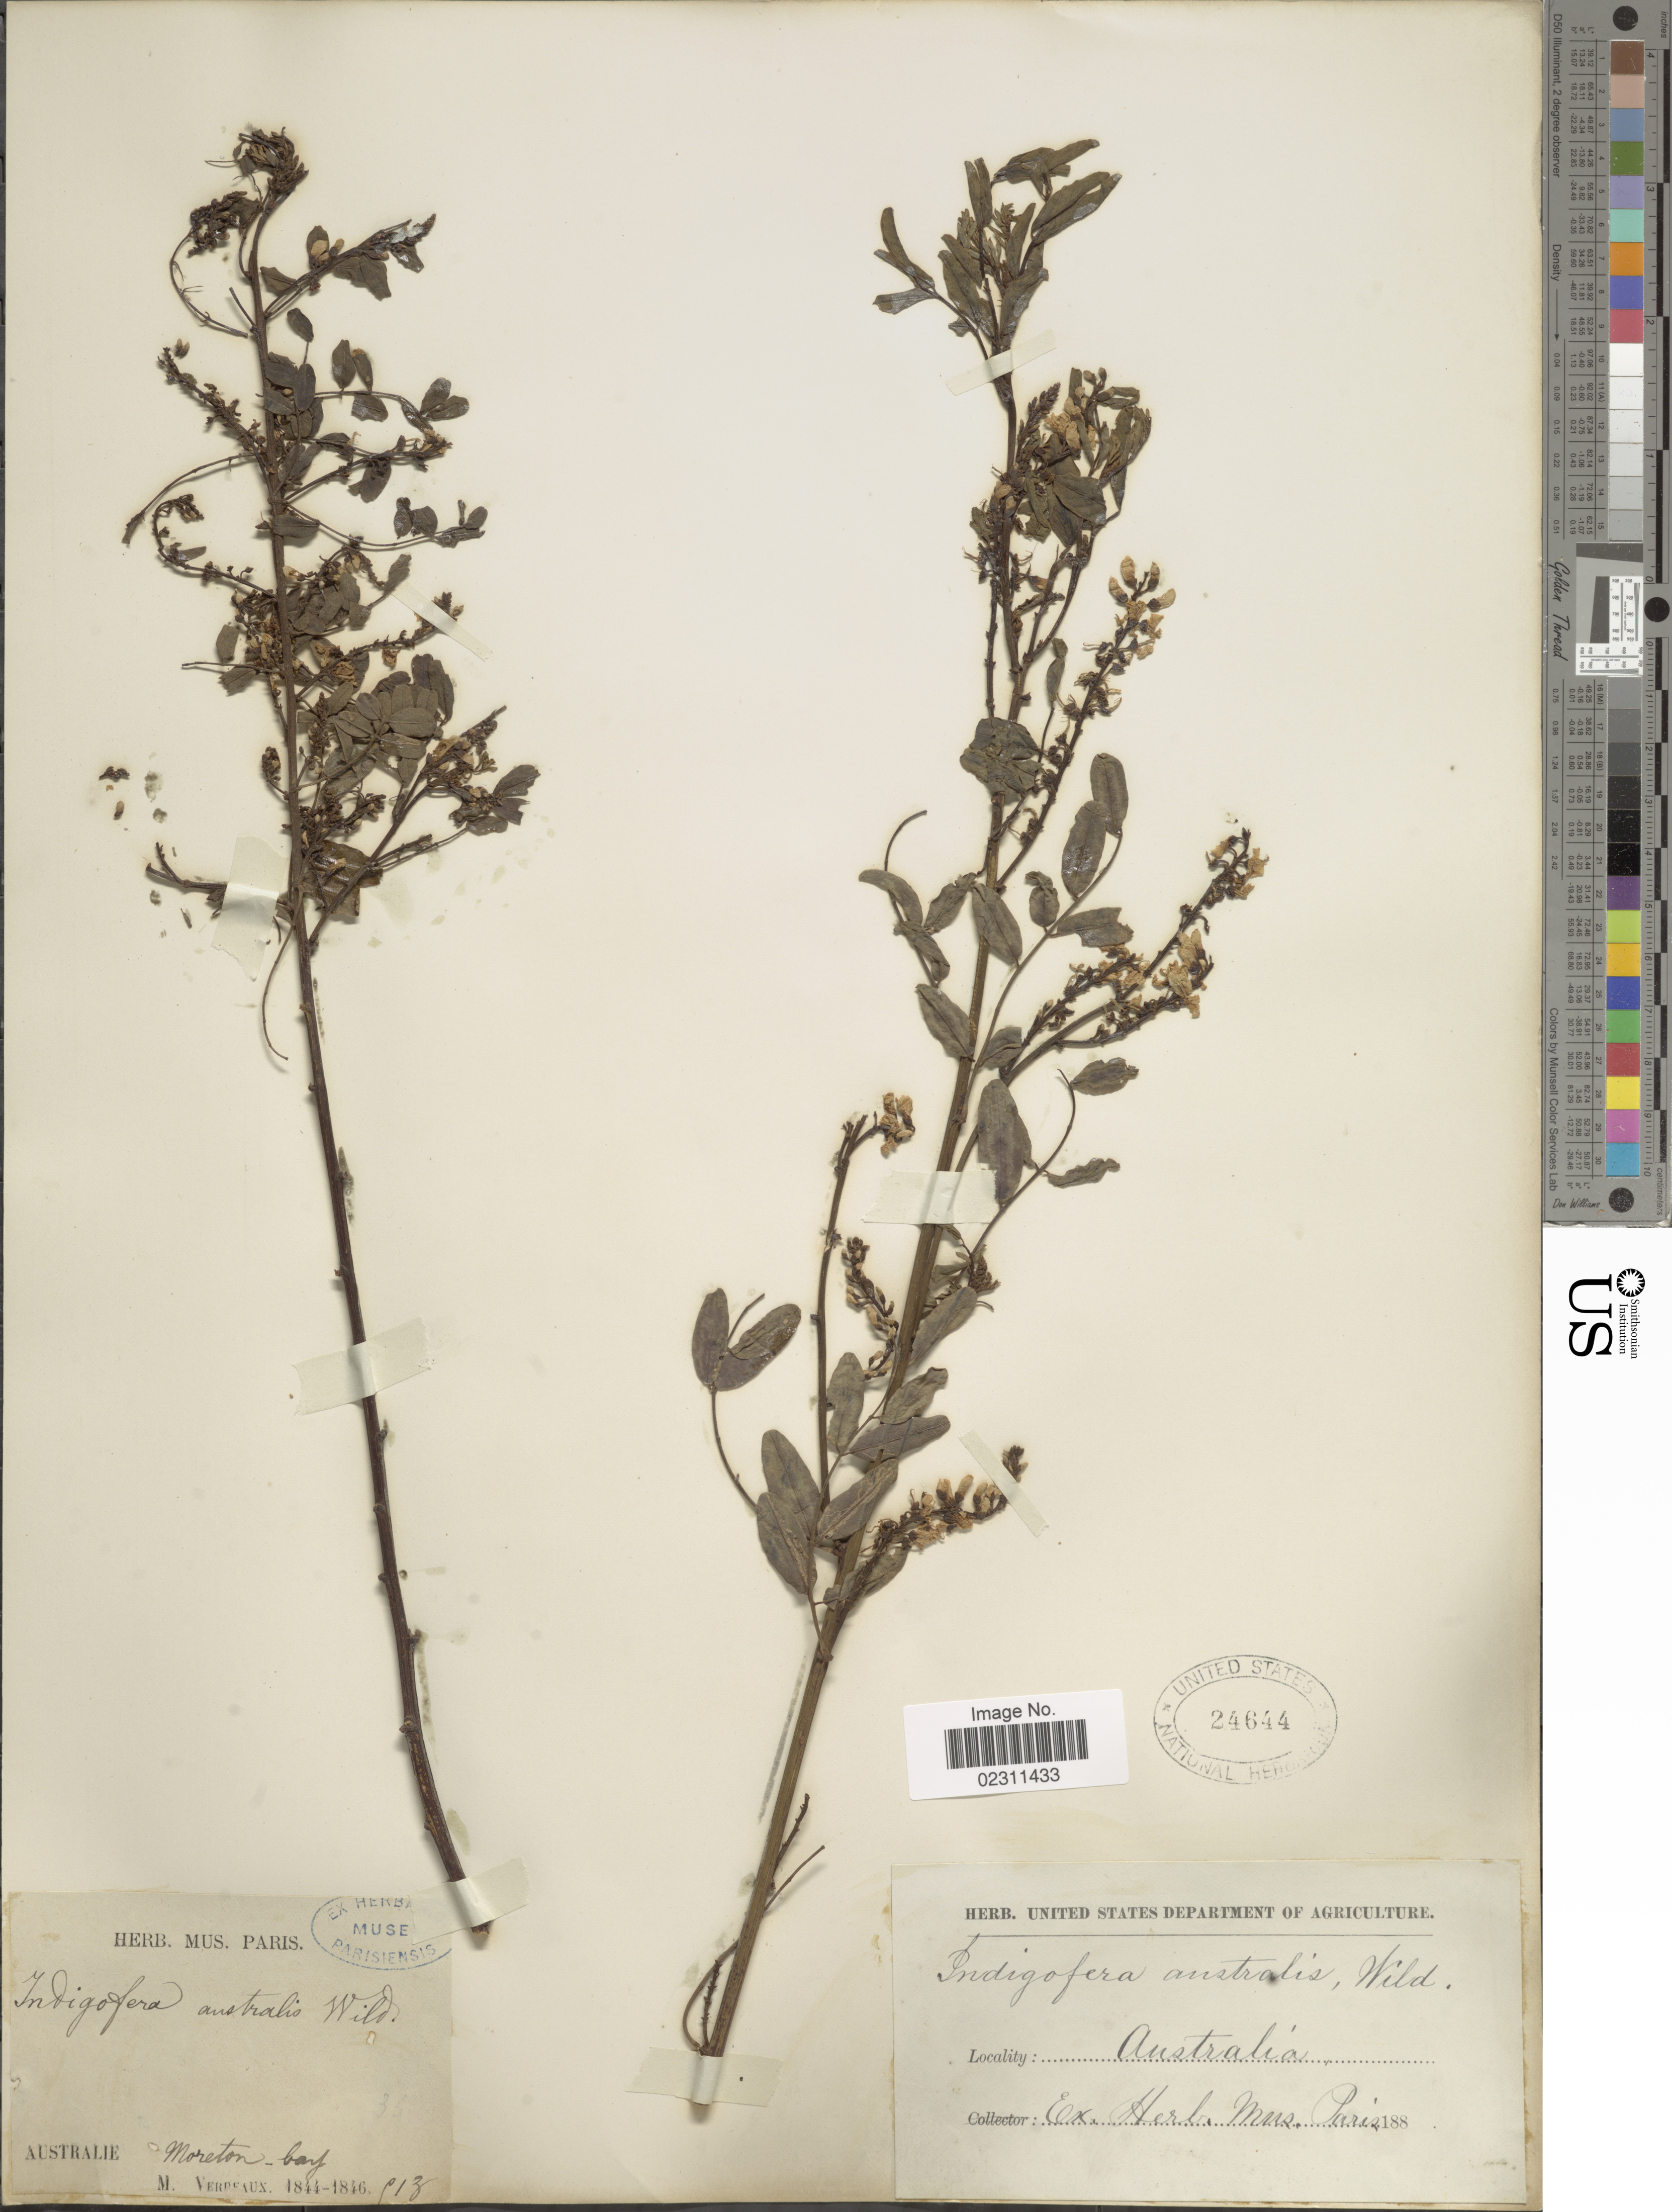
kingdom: Plantae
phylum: Tracheophyta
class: Magnoliopsida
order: Fabales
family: Fabaceae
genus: Indigofera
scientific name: Indigofera australis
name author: Willd.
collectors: M. Verreaux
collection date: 1844/1846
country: Australia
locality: Moreton-bay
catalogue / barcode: US 24644